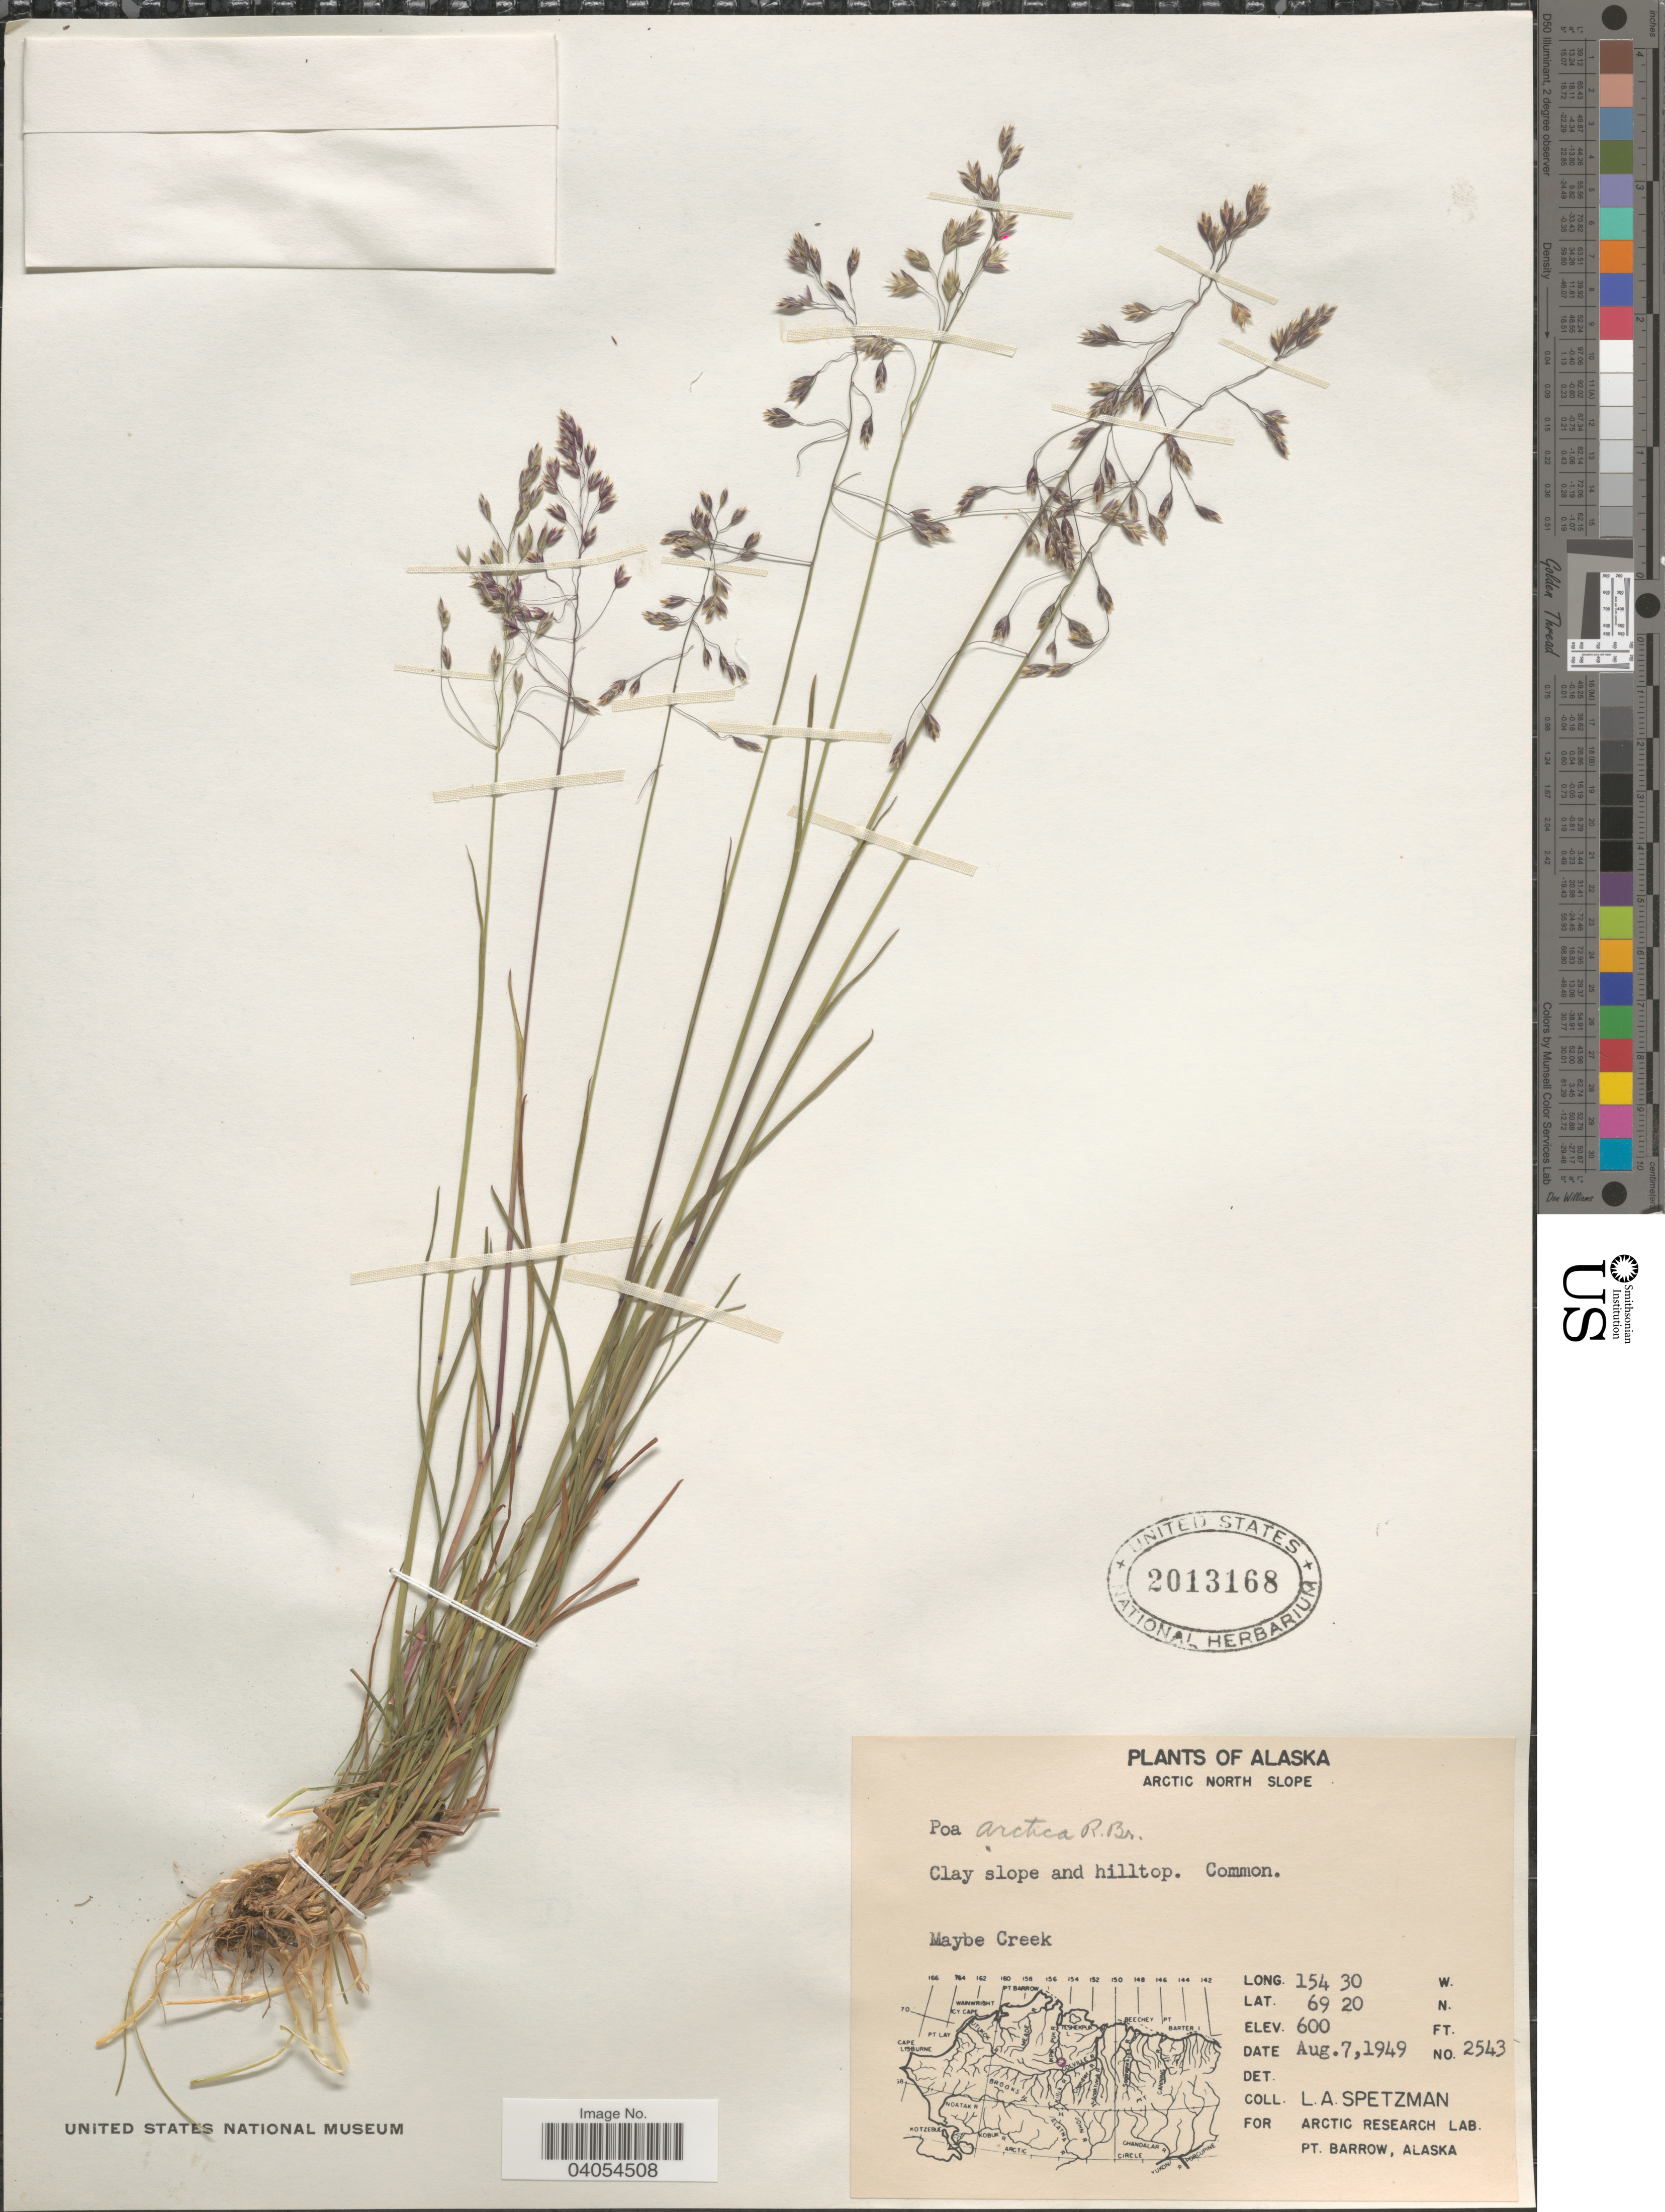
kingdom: Plantae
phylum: Tracheophyta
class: Liliopsida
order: Poales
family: Poaceae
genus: Poa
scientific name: Poa arctica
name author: R. Br.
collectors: L. Spetzman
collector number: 2543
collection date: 1949-08-07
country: United States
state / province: Alaska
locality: Arctic North Slope. Maybe Creek.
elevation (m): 183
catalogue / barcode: US 2013168